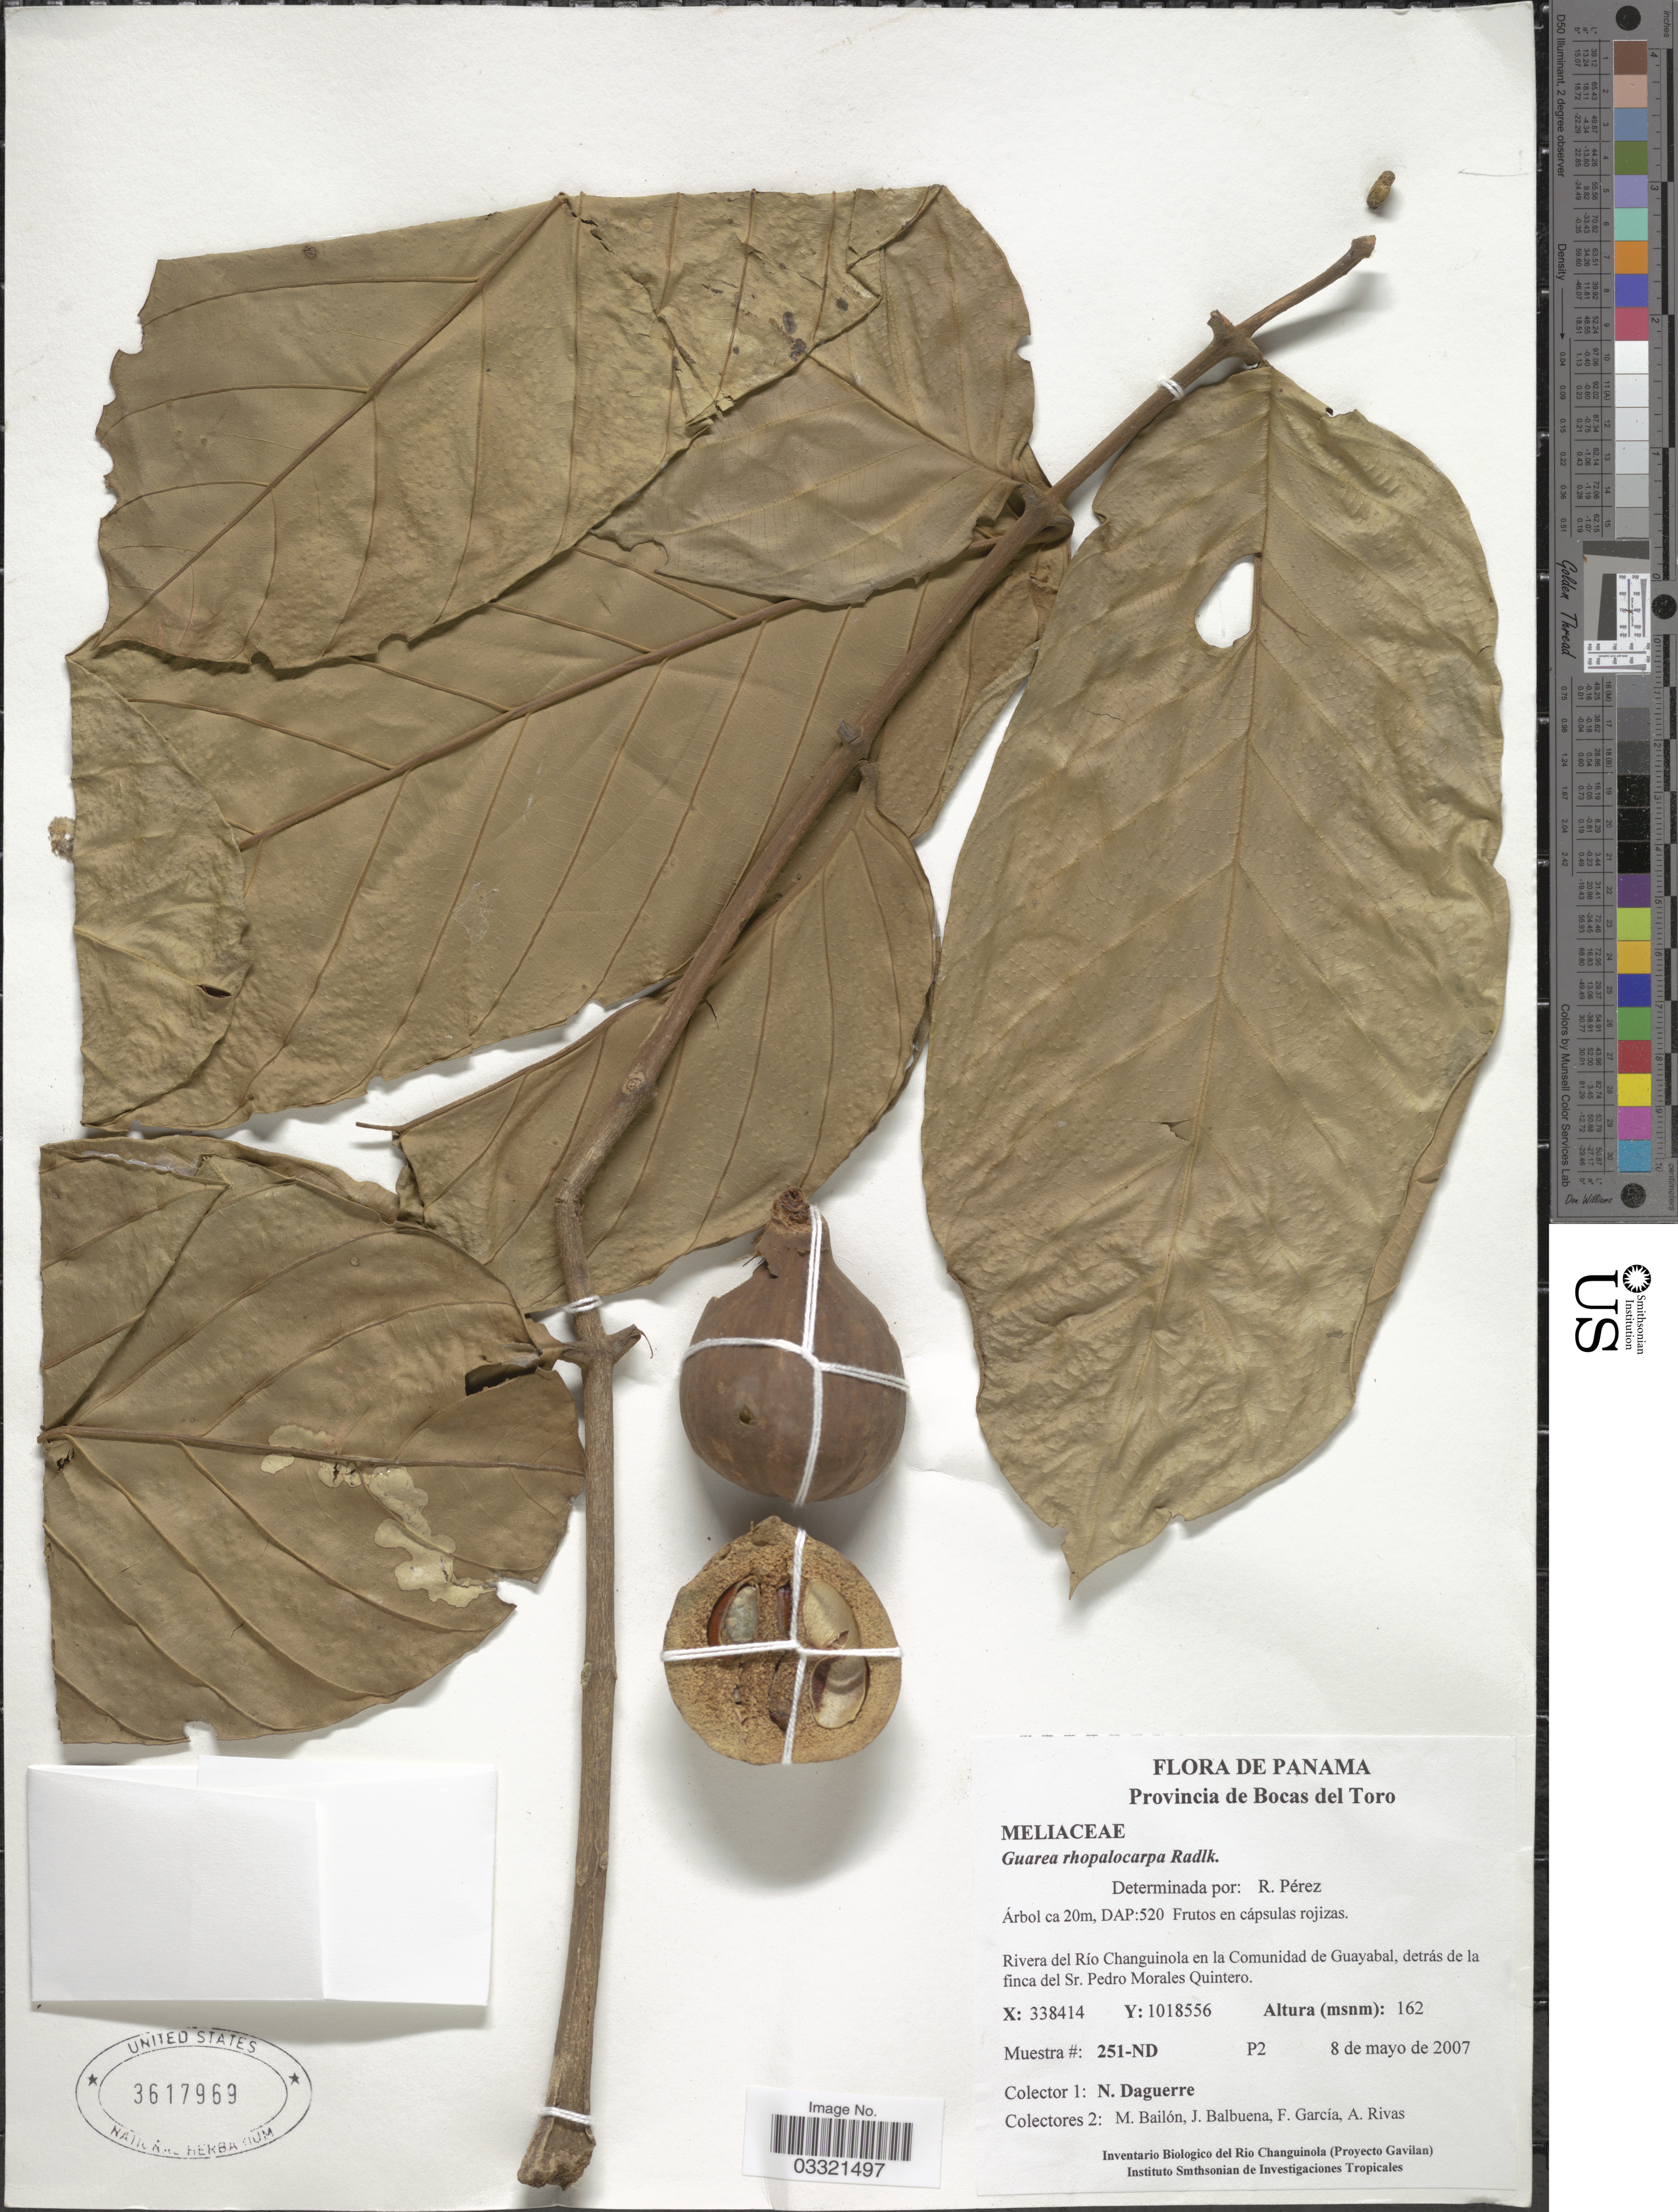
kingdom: Plantae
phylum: Tracheophyta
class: Magnoliopsida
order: Sapindales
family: Meliaceae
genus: Guarea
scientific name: Guarea rhopalocarpa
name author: Radlk.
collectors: N. Daguerre, M. Bailón, J. Balbuena, F. Garcia & A. Rivas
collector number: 251-ND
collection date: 2007-05-08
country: Panama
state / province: Bocas del Toro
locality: Rivera del Río Changuinola en la Comunidad de Guayabal, detrás de la finca del Sr. Pedro Morales Quintero. X: 338414 Y:1018556.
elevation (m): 162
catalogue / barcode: US 3617969